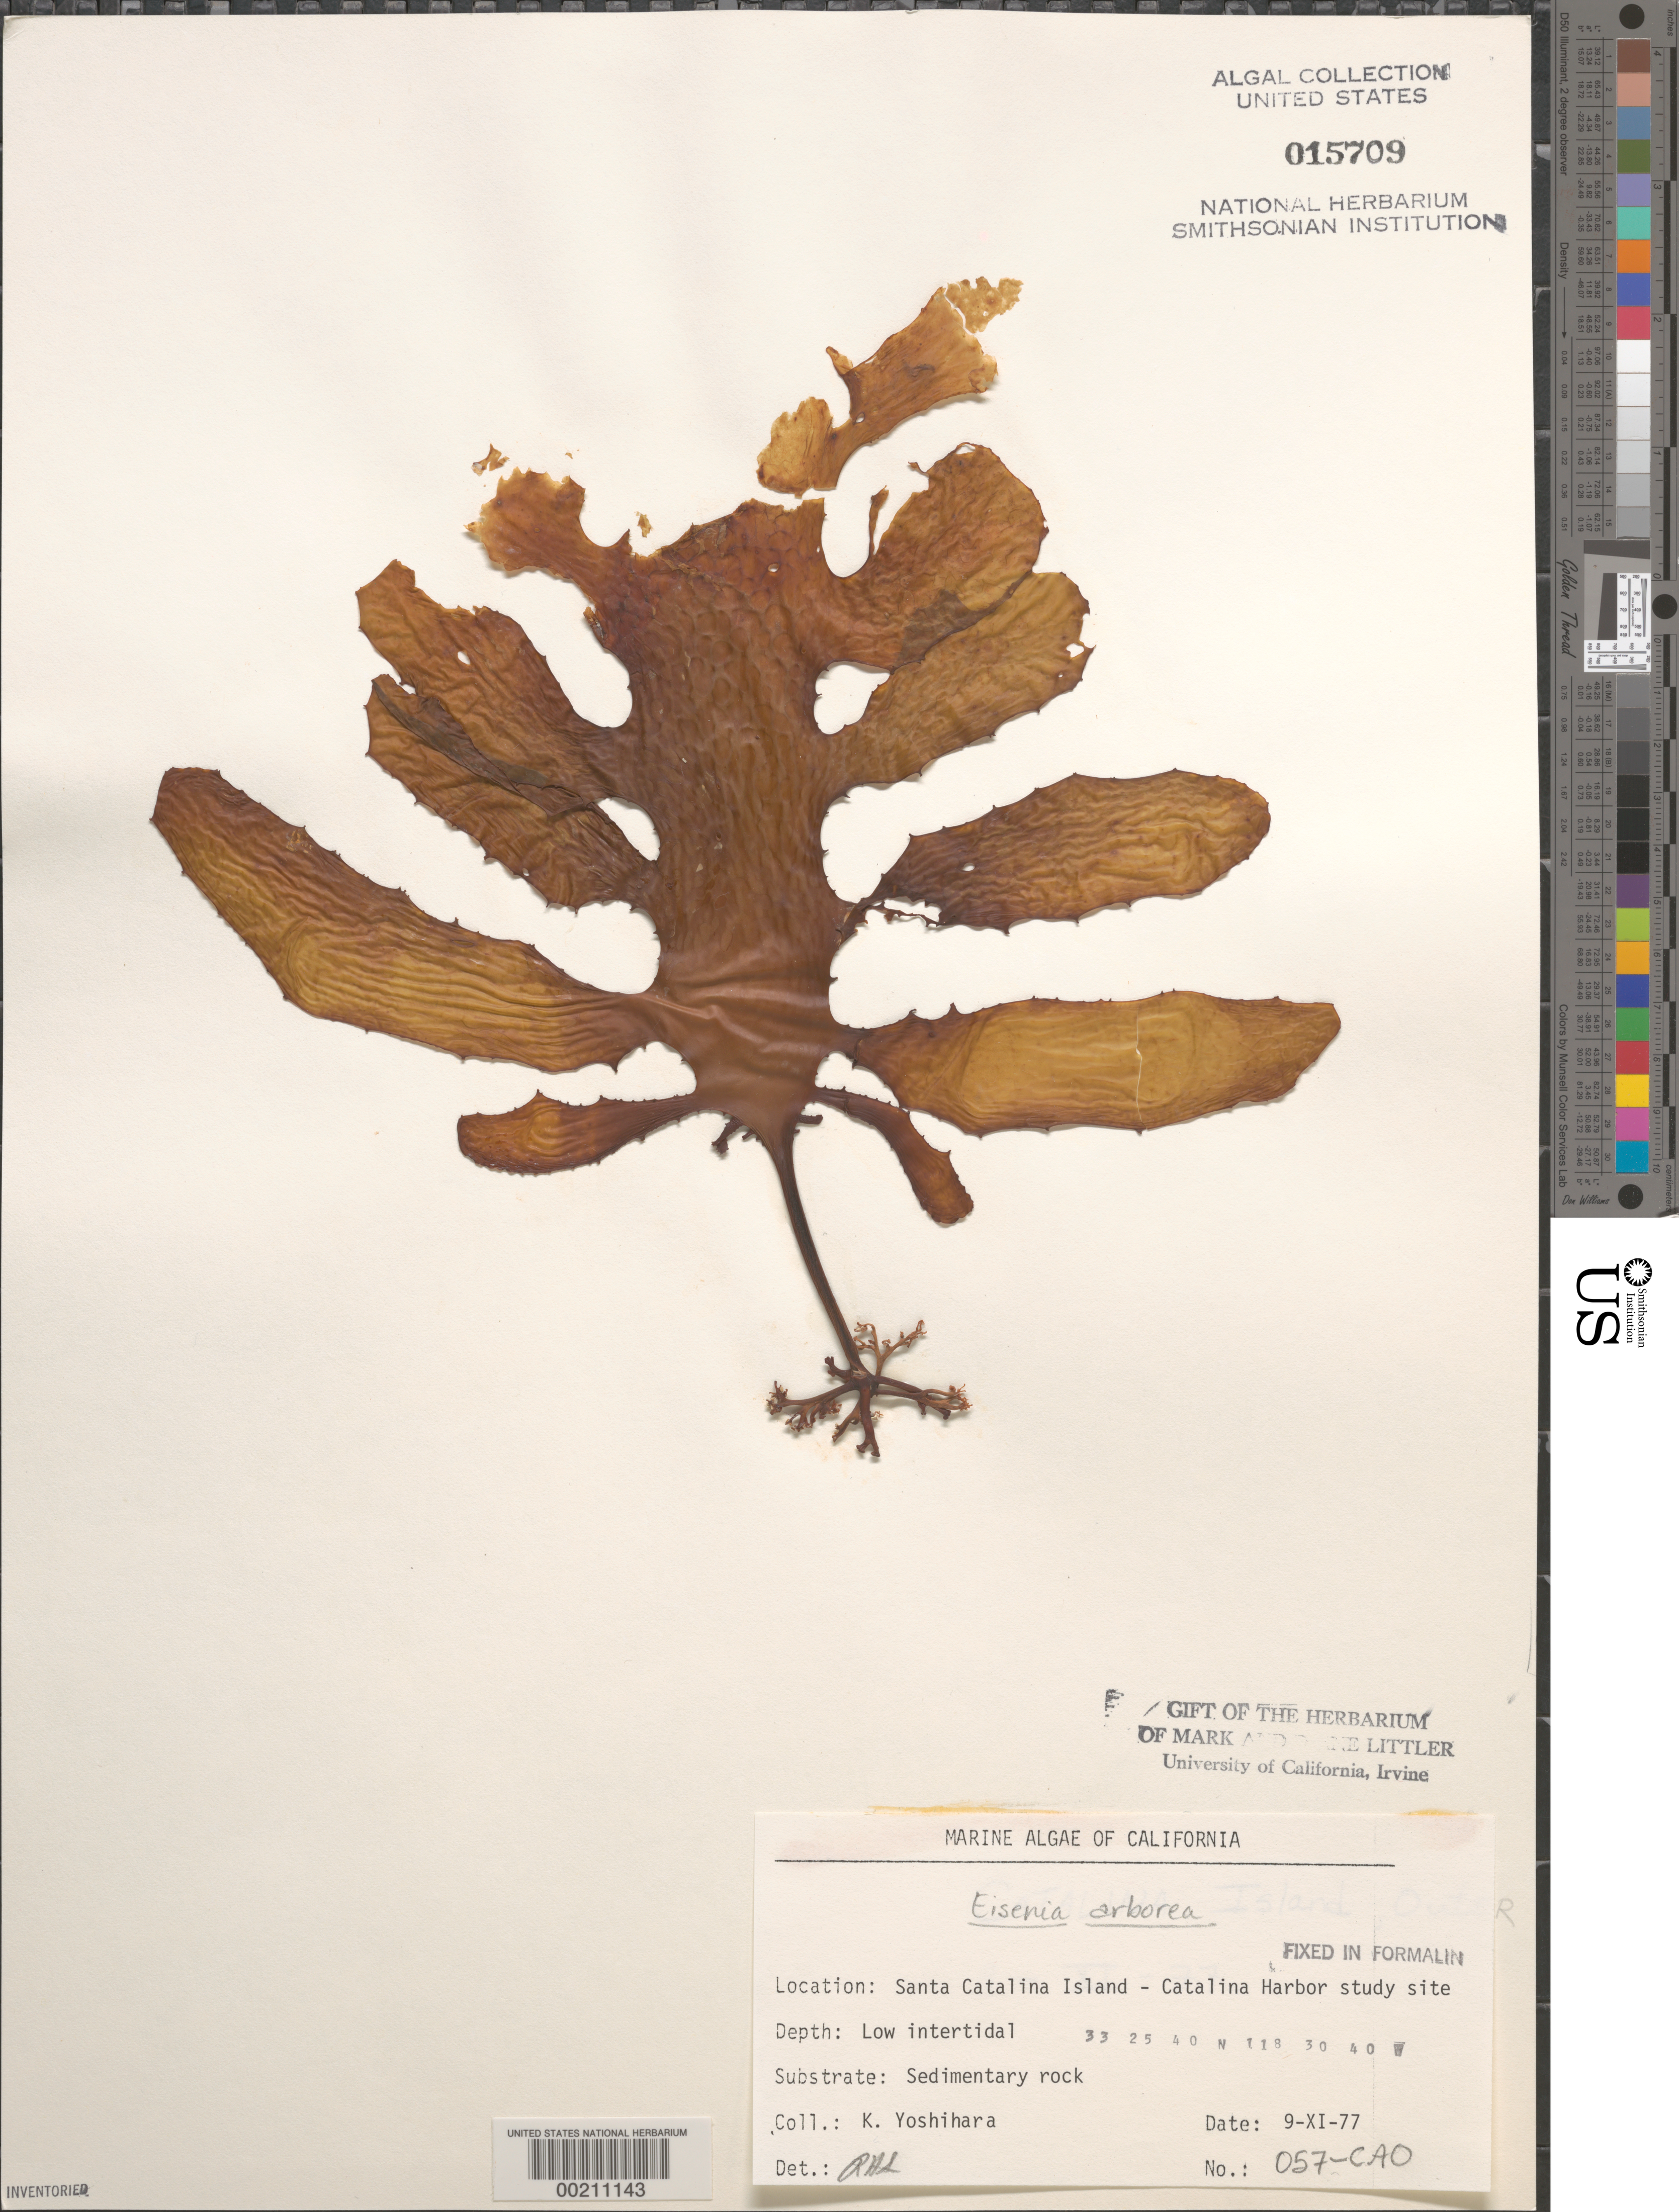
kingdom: Chromista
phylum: Ochrophyta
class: Phaeophyceae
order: Laminariales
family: Lessoniaceae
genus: Eisenia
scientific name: Eisenia arborea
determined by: Sims, Robert H.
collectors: K. Yoshihara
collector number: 057-cao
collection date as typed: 09 Nov 1977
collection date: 1977-11-09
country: United States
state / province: California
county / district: Los Angeles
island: Santa Catalina Island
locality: Catalina Harbor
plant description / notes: BLM-SOCALBIGHT Rocky Intertidal Survey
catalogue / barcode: US 15709